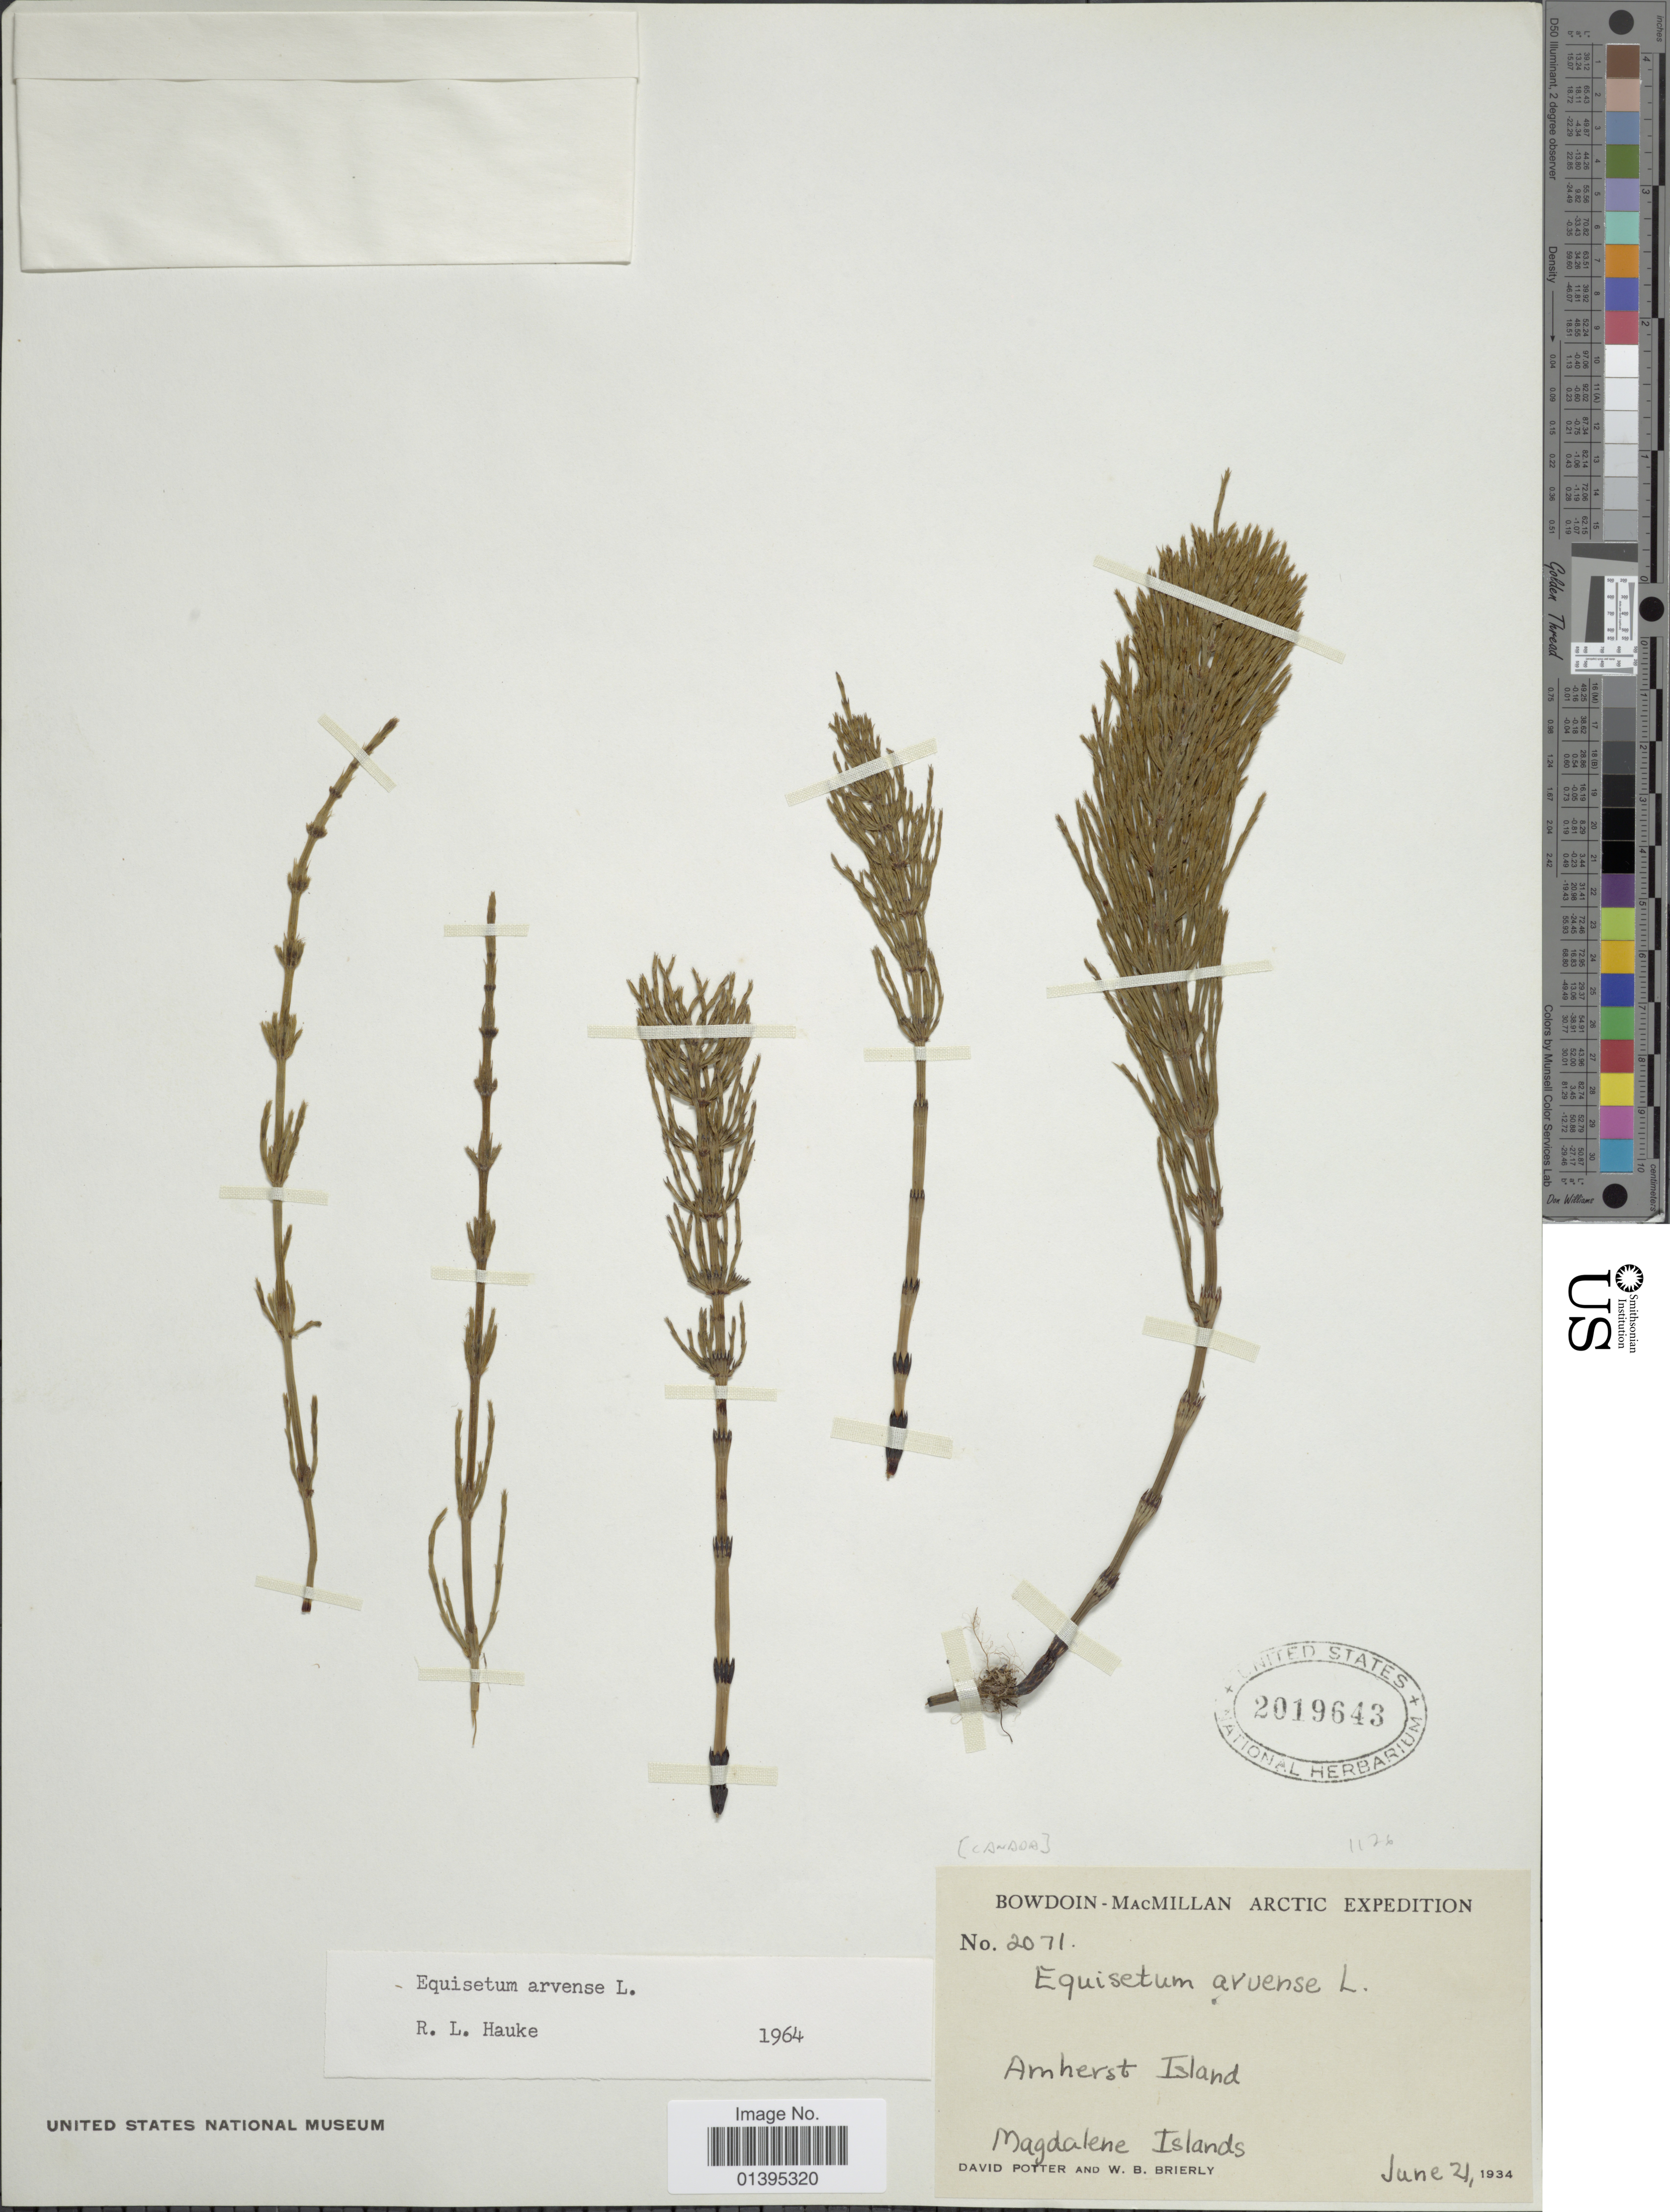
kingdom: Plantae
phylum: Tracheophyta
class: Polypodiopsida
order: Equisetales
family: Equisetaceae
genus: Equisetum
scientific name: Equisetum arvense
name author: L.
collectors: D. Potter & W. Brierly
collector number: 2071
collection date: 1934-06-21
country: Canada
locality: Amherst Island, Magdalene Islands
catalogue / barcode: US 2019643